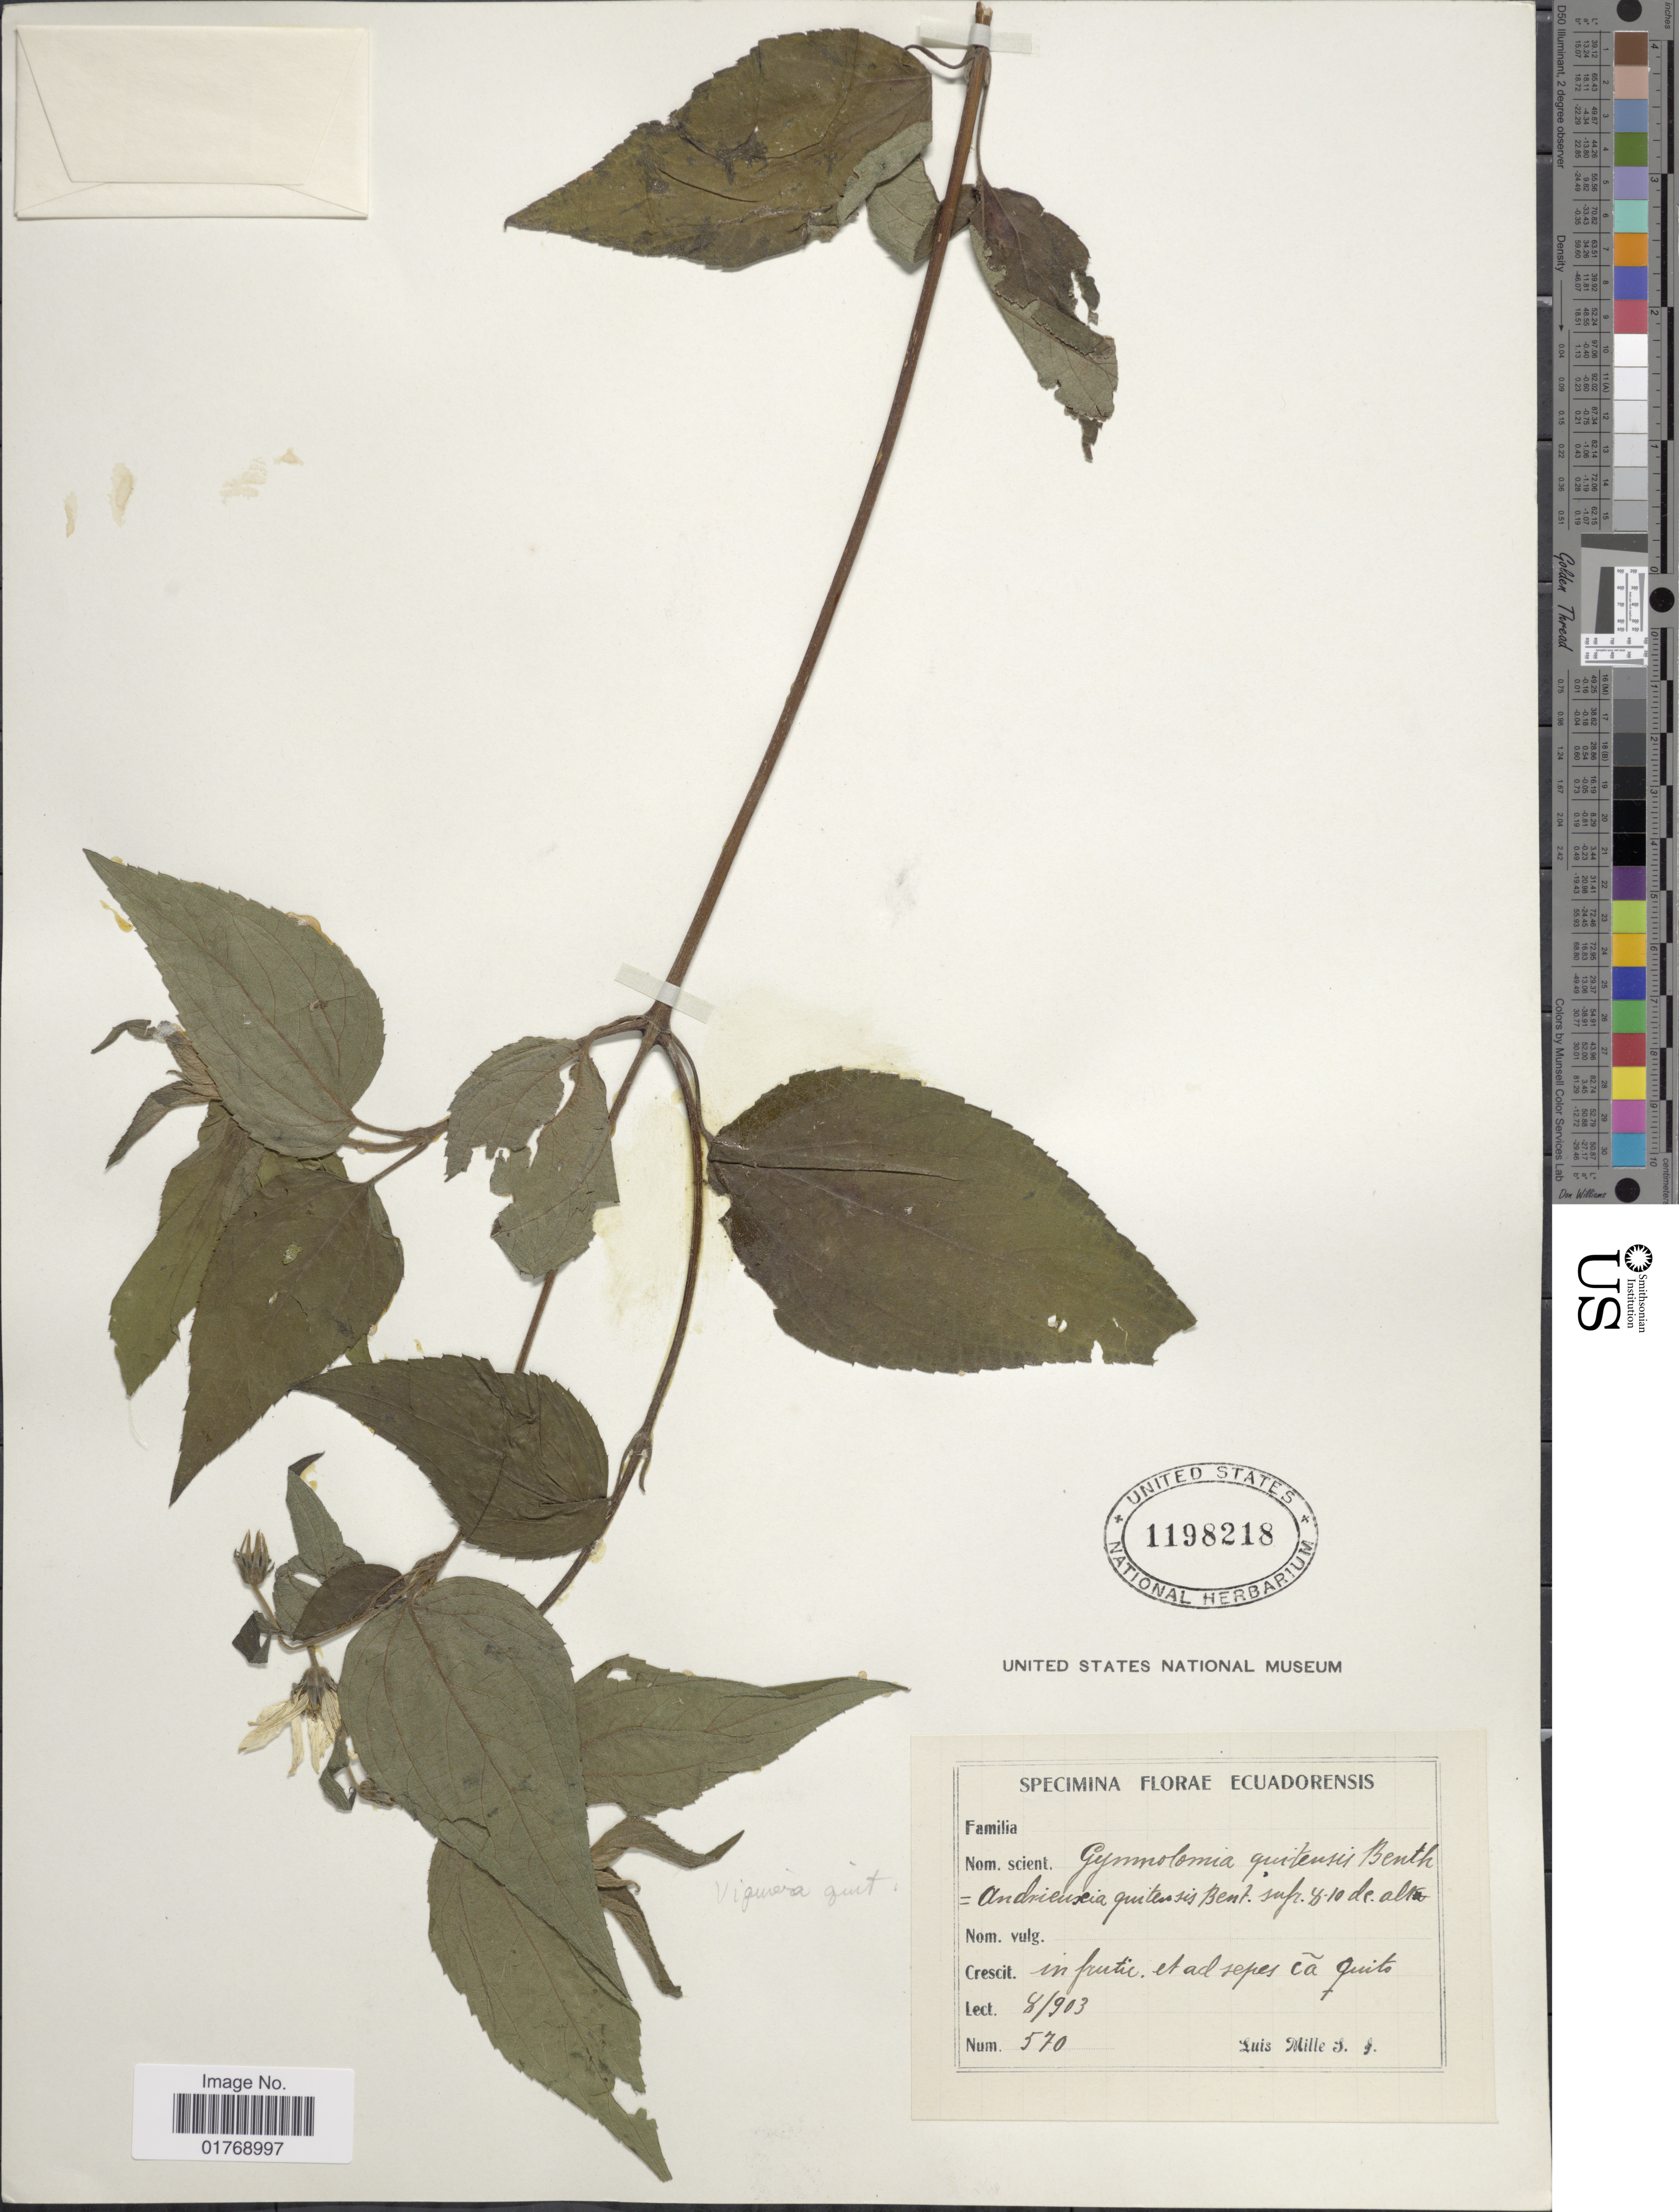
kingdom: Plantae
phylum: Tracheophyta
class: Magnoliopsida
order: Asterales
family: Asteraceae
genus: Viguiera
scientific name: Viguiera quitensis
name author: (Benth.) S.F. Blake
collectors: L. Mille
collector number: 570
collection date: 1903-08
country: Ecuador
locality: In frutic et ad repes ca Quito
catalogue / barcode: US 1198218